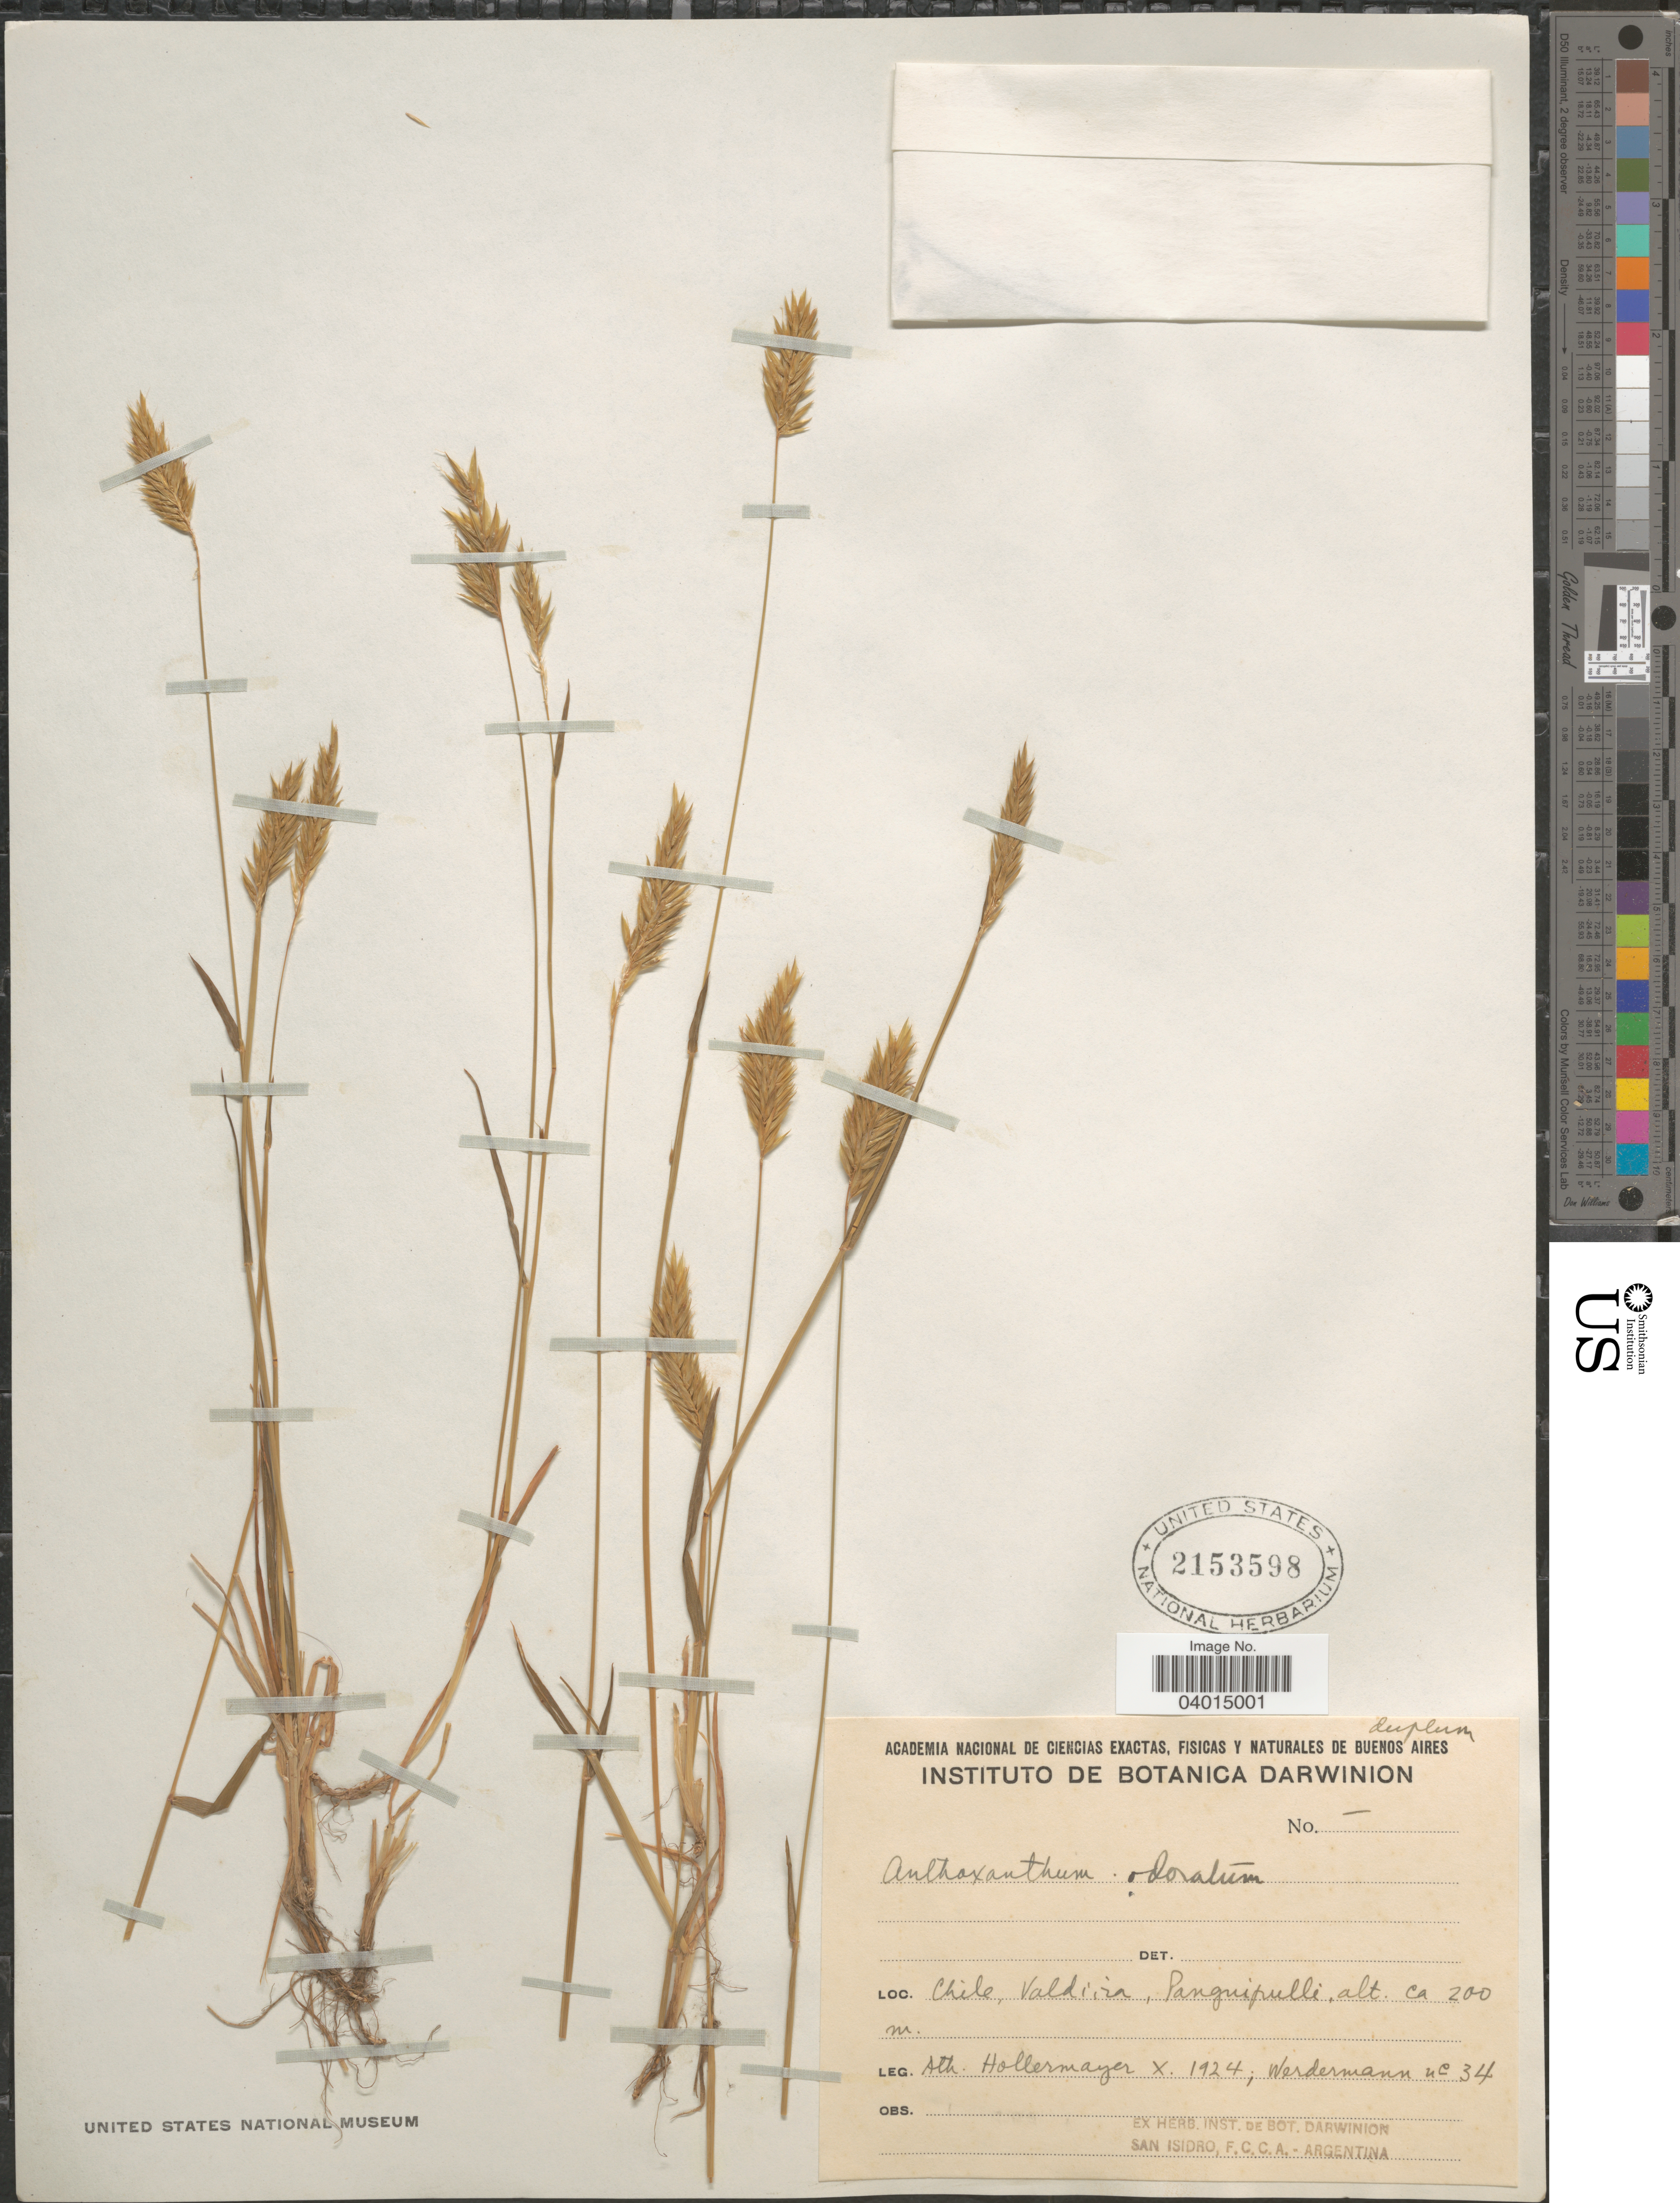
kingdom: Plantae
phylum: Tracheophyta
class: Liliopsida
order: Poales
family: Poaceae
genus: Anthoxanthum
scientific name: Anthoxanthum odoratum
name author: L.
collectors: A. Hollermayer & E. Werdermann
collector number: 34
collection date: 1924-10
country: Chile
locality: Valdivia, Panguipulli.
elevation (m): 200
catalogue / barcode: US 2153598